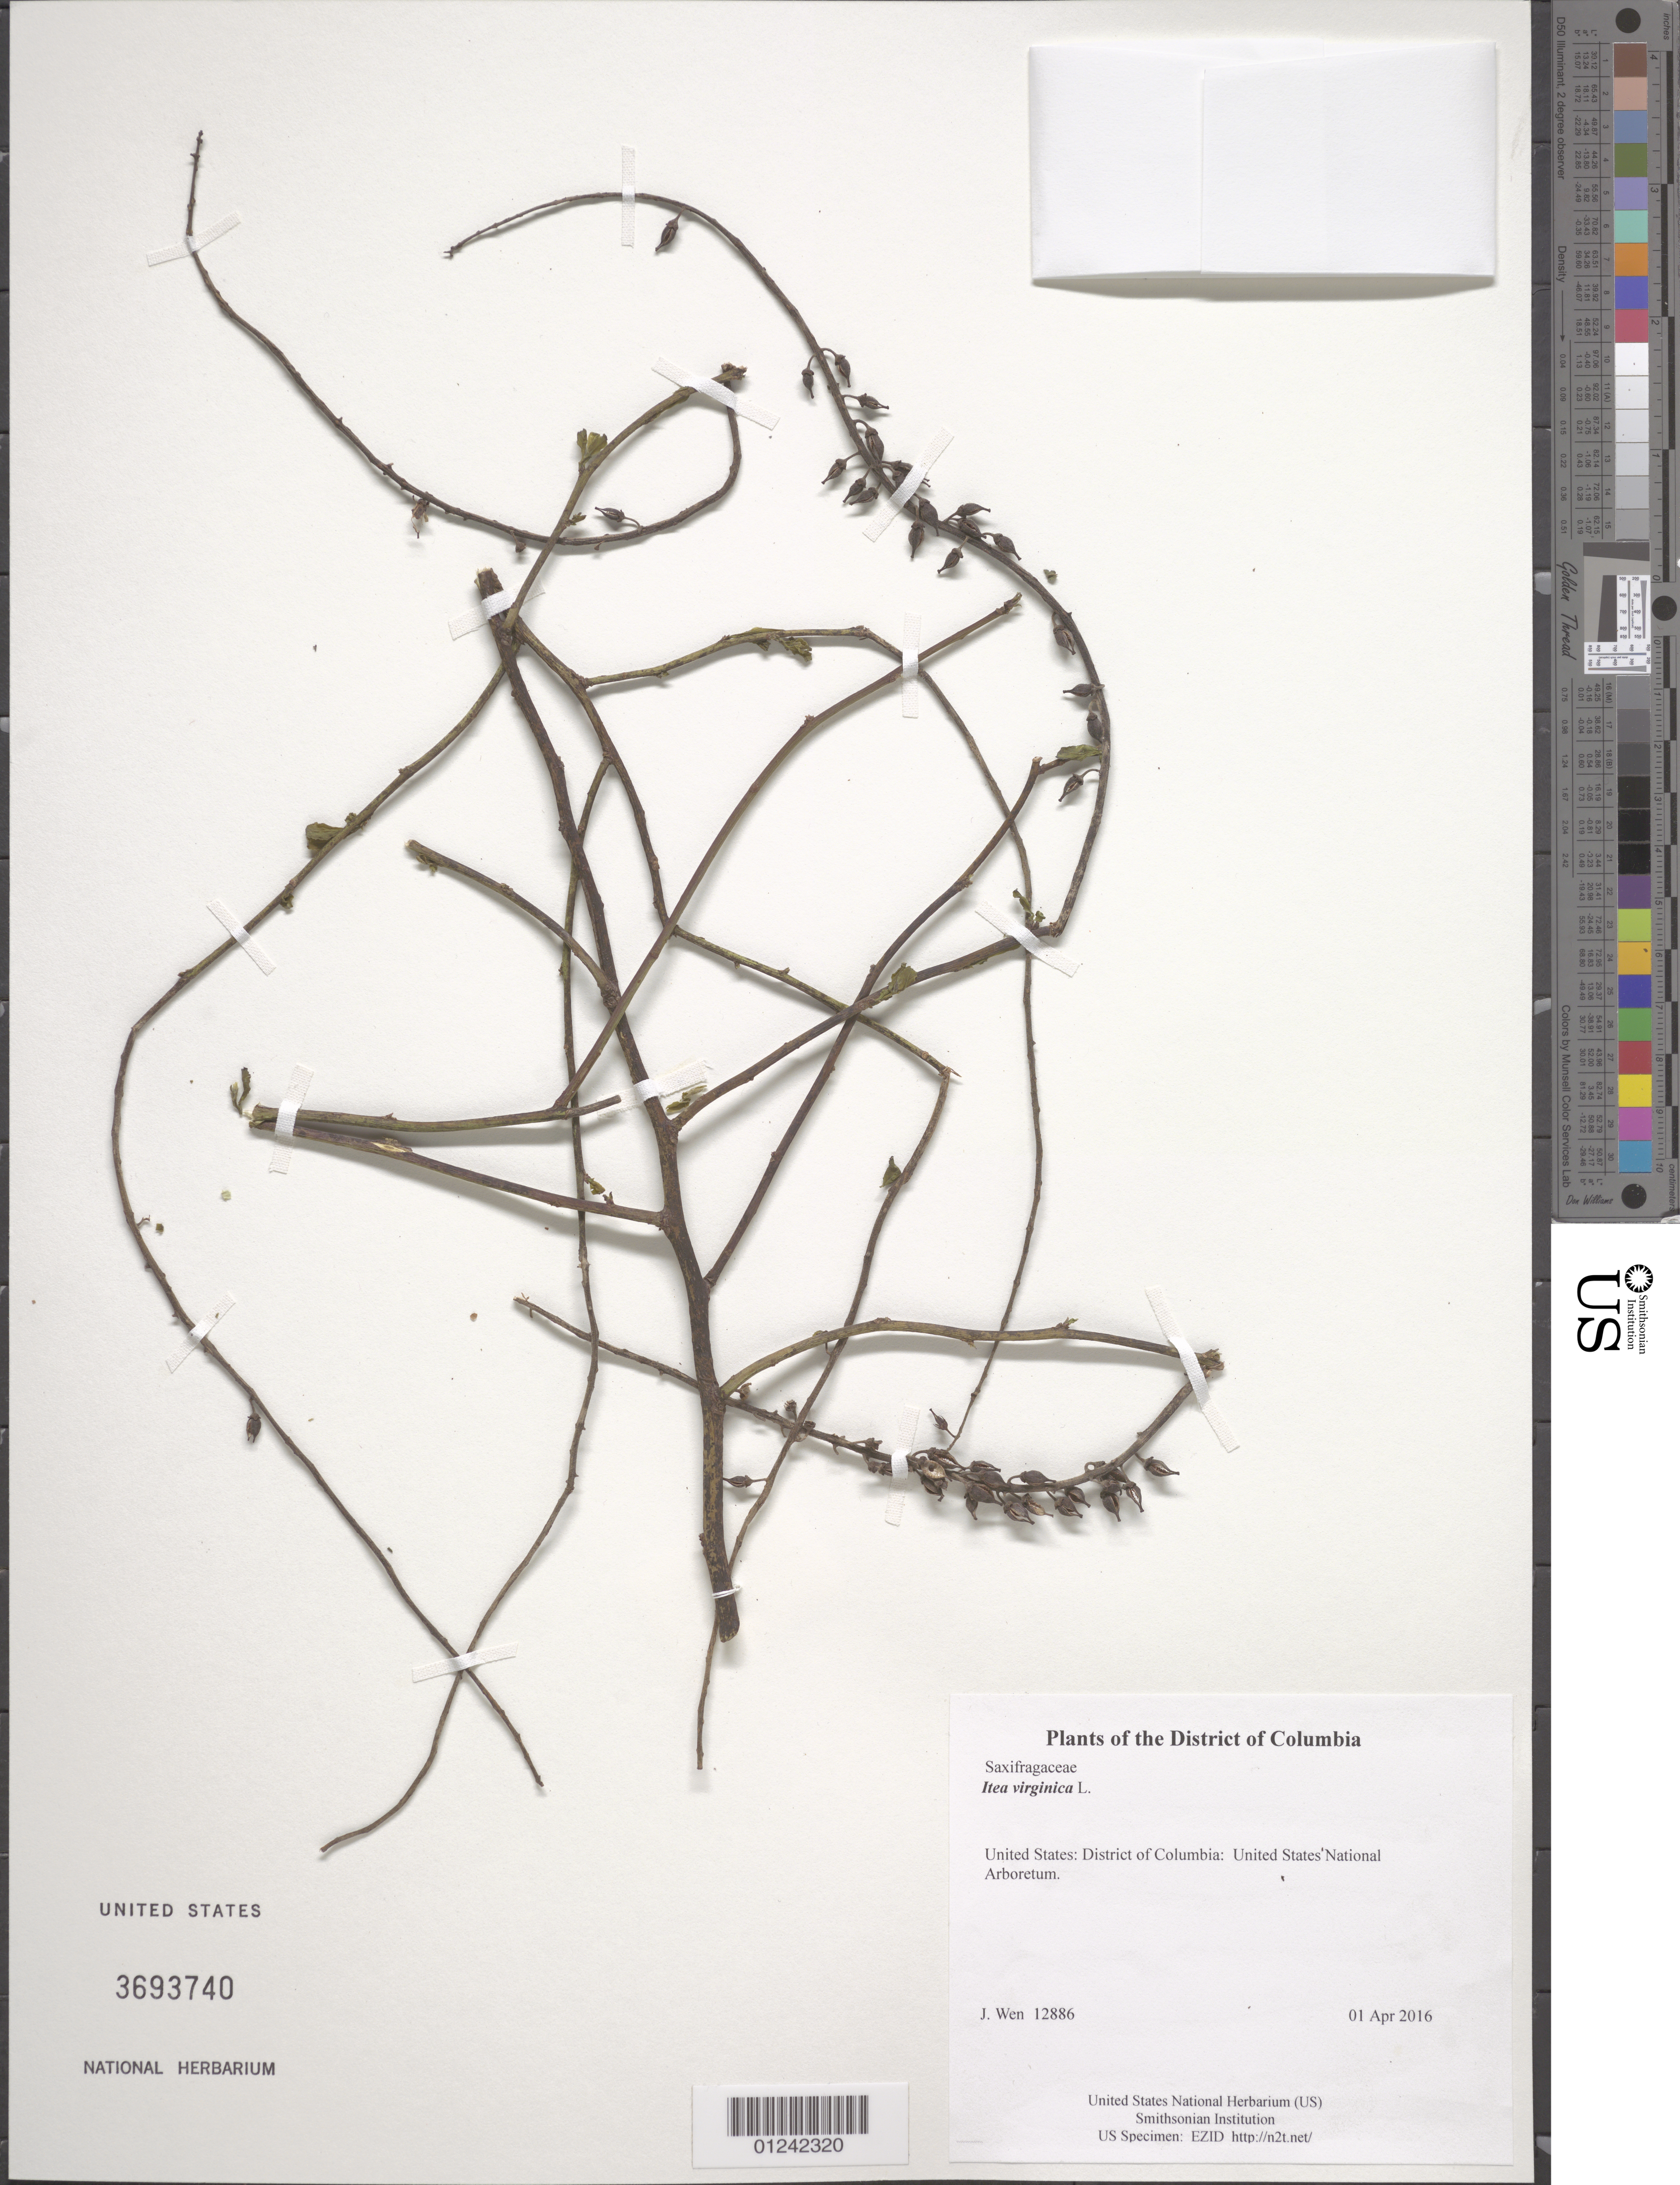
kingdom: Plantae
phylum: Tracheophyta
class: Magnoliopsida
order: Saxifragales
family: Iteaceae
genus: Itea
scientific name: Itea virginica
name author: L.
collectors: J. Wen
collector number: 12886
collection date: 2016-04-01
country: United States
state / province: District of Columbia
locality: United States National Arboretum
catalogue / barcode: US 3693740